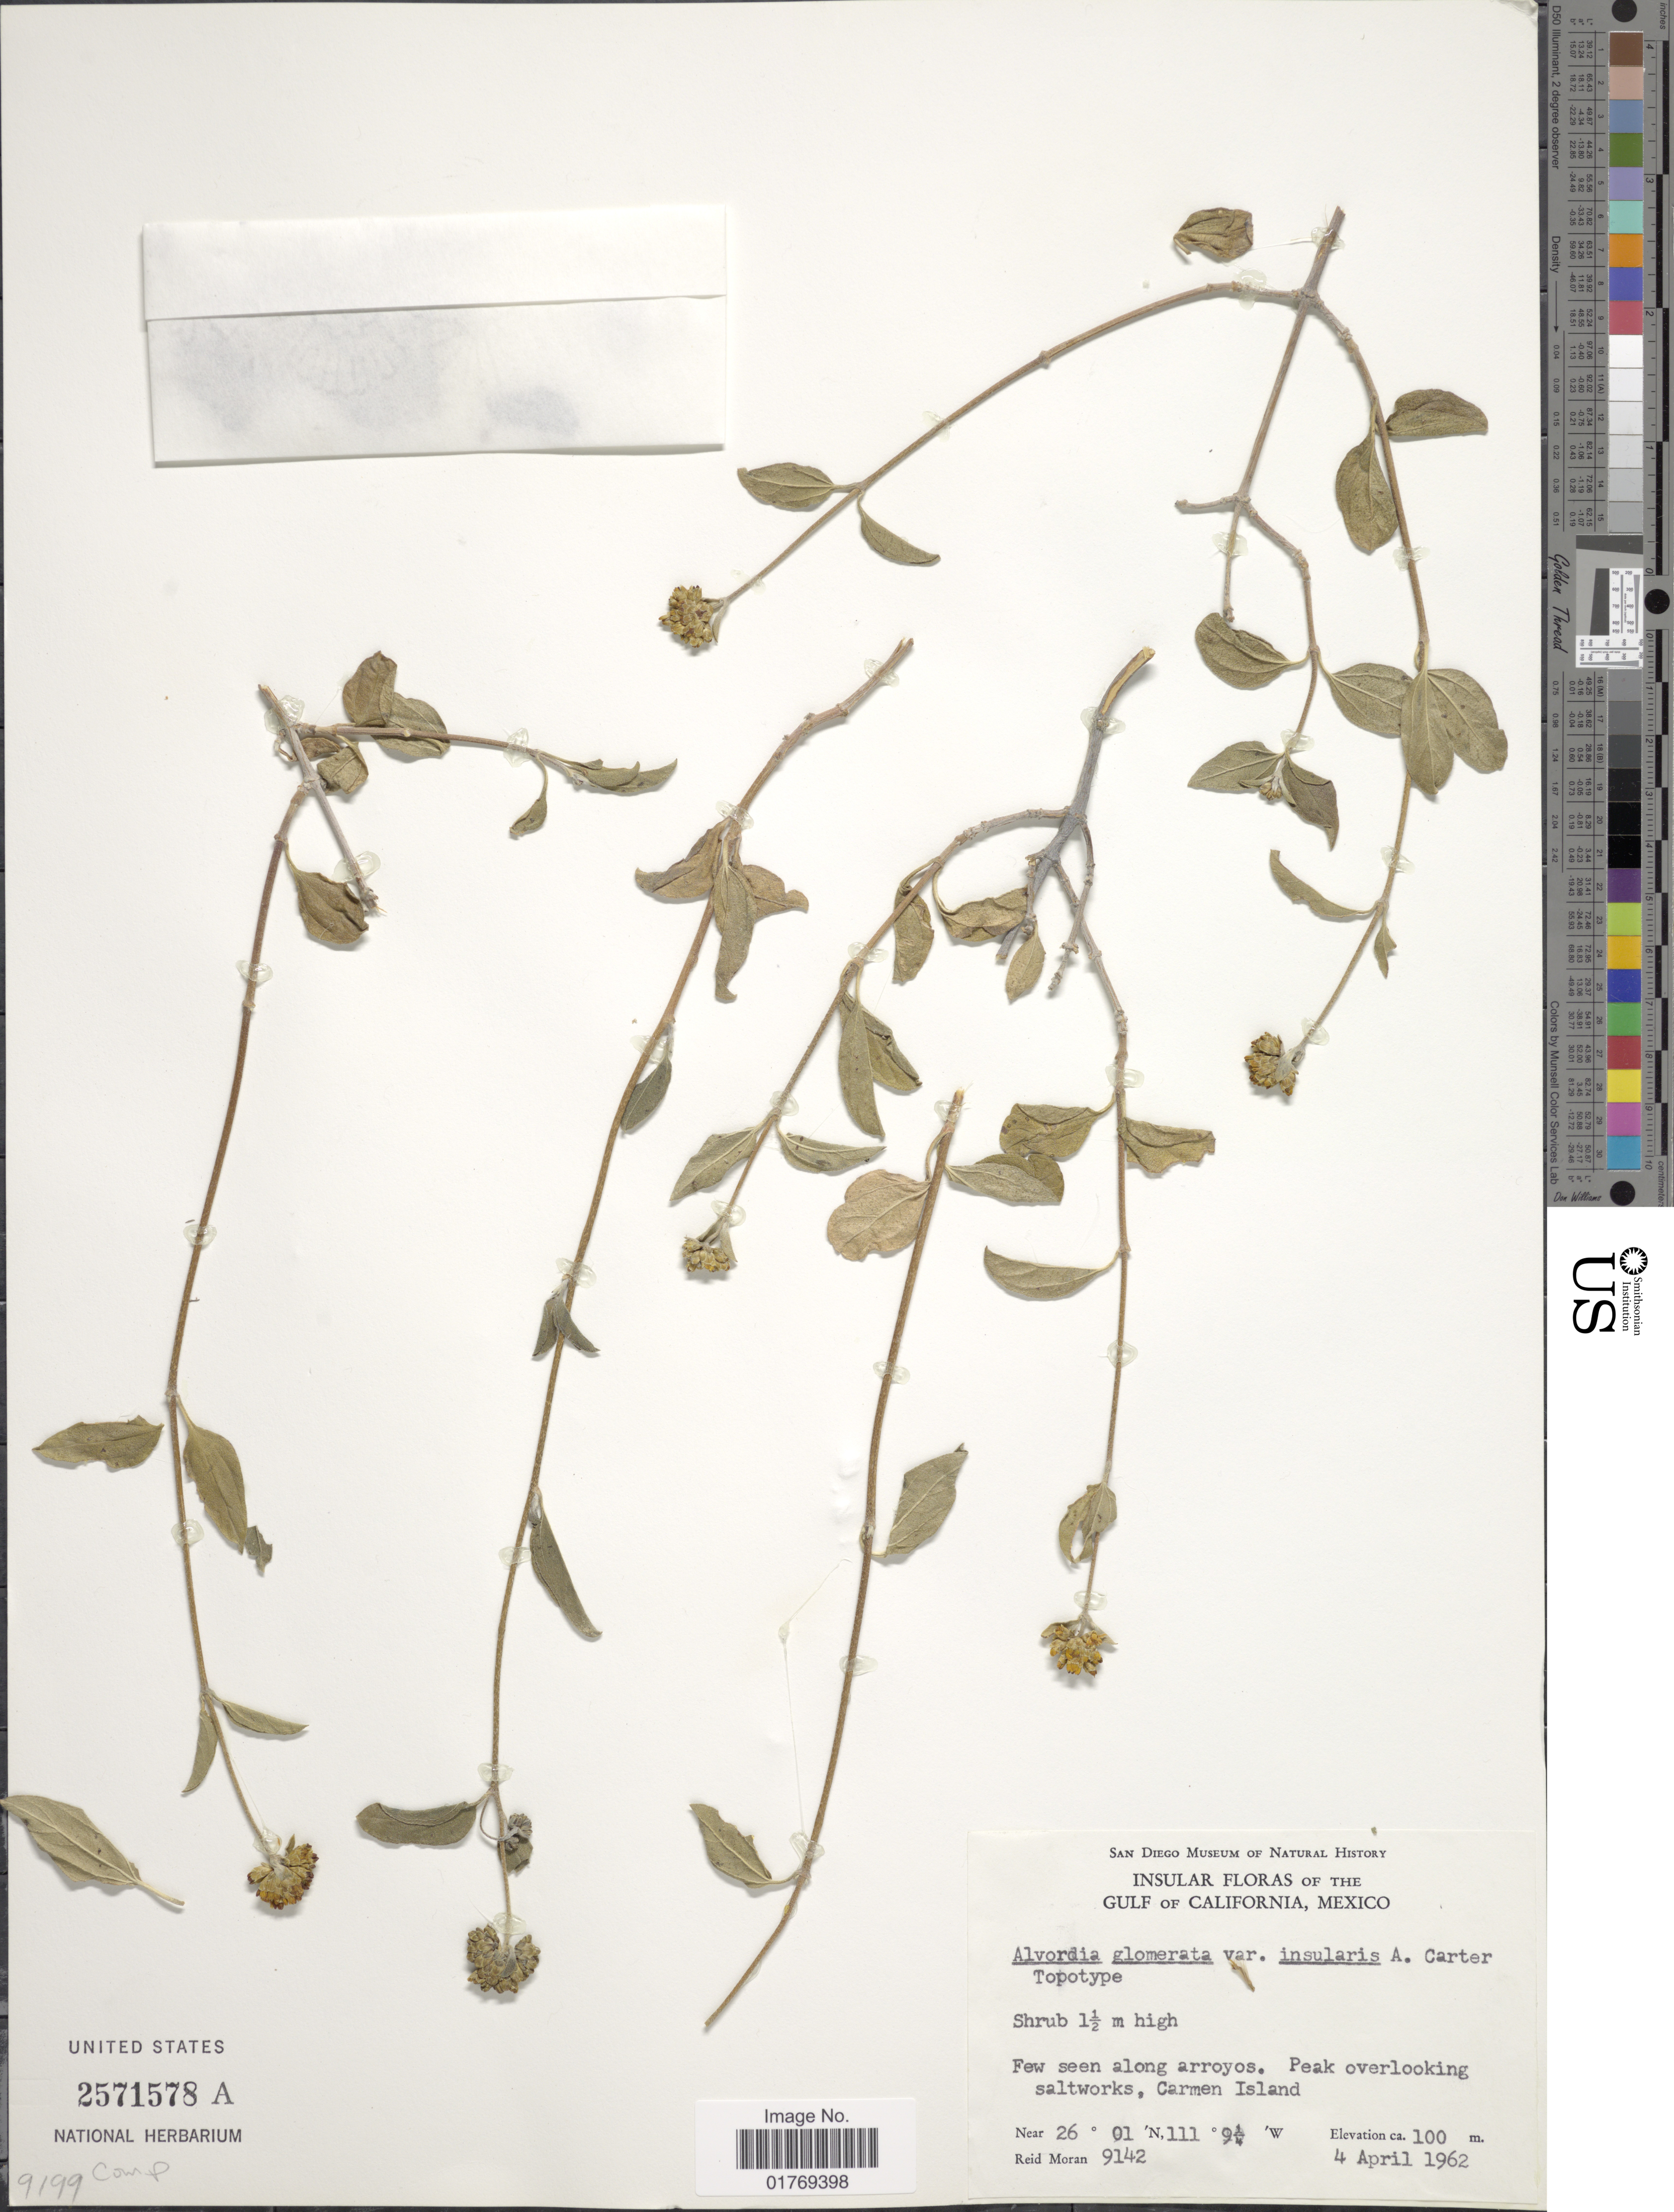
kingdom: Plantae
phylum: Tracheophyta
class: Magnoliopsida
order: Asterales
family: Asteraceae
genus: Alvordia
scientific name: Alvordia glomerata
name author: Brandegee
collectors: R. V. Moran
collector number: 9142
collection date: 1962-04-04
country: Mexico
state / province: México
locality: Insular floras of the Gulf California, Mexico. Few seen along arroyos. Peak overlooking saltworks, Carmen Island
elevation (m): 100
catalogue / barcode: US 2571578A